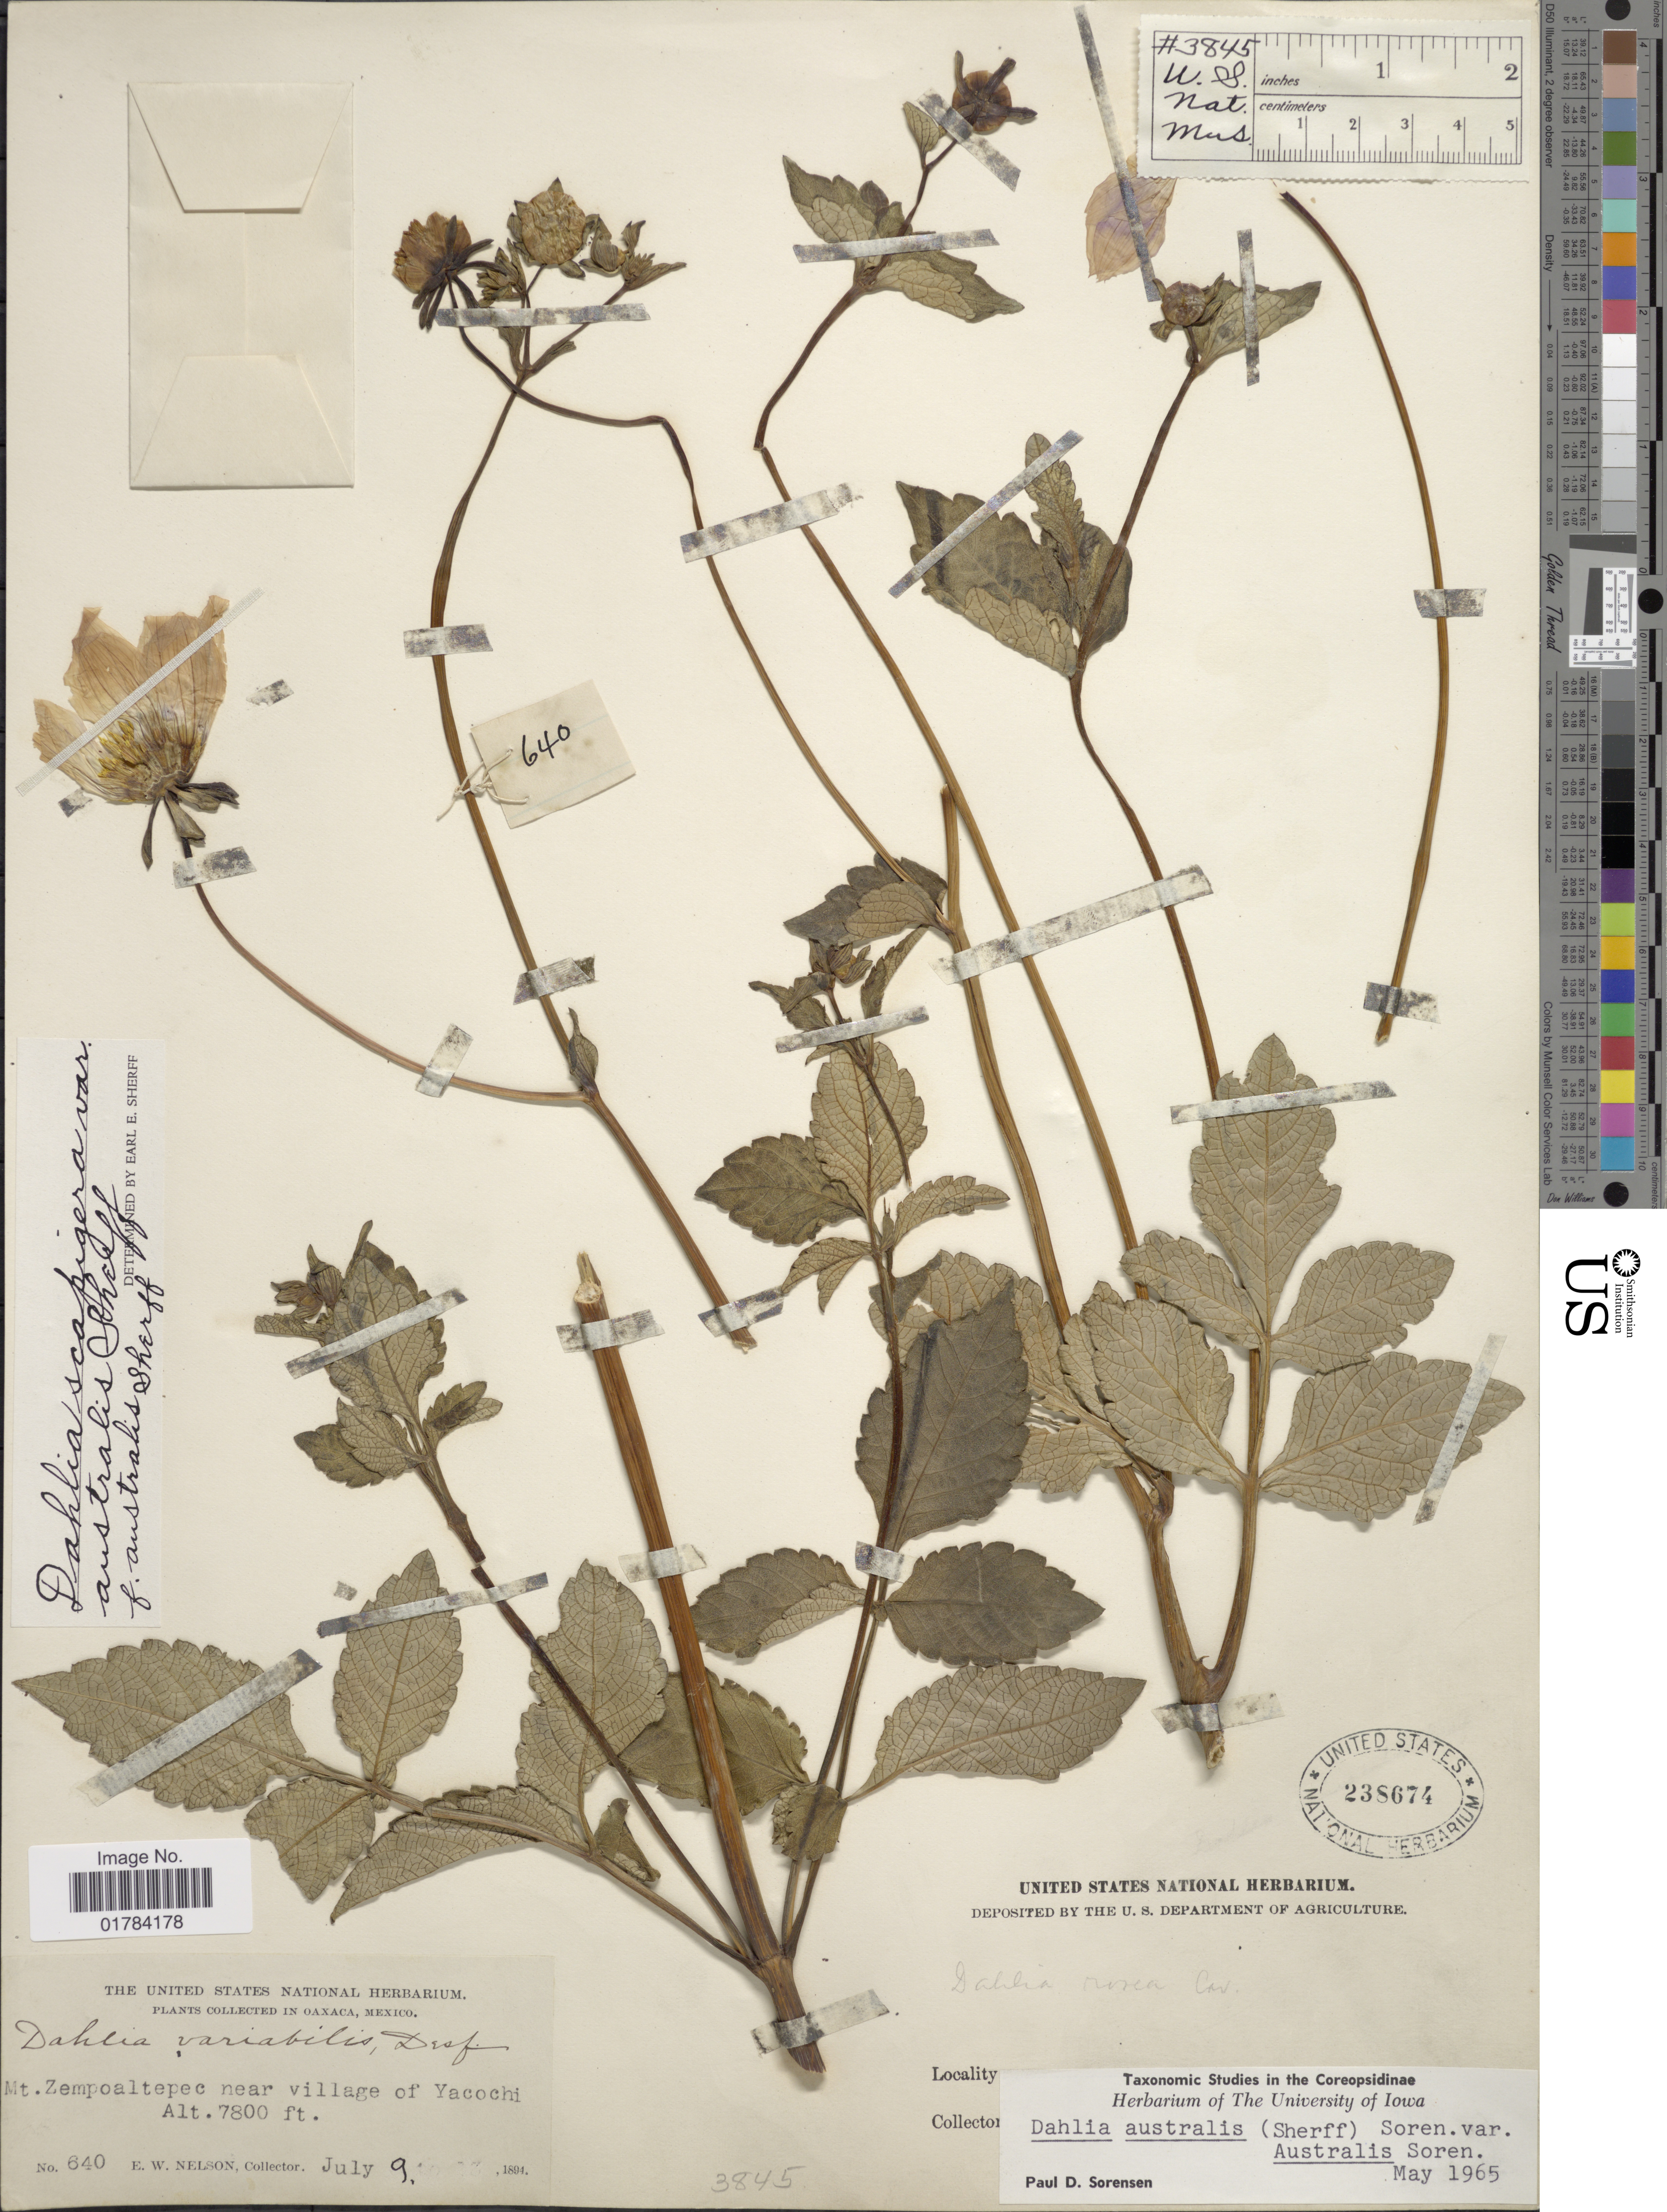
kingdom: Plantae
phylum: Tracheophyta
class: Magnoliopsida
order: Asterales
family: Asteraceae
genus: Dahlia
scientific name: Dahlia australis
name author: (Sherff) P.D. Sørensen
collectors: E. W. Nelson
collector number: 640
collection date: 1894-07-09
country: Mexico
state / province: Oaxaca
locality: Mt. Zempoaltepec near village of Yacochi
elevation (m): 2377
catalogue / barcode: US 238674